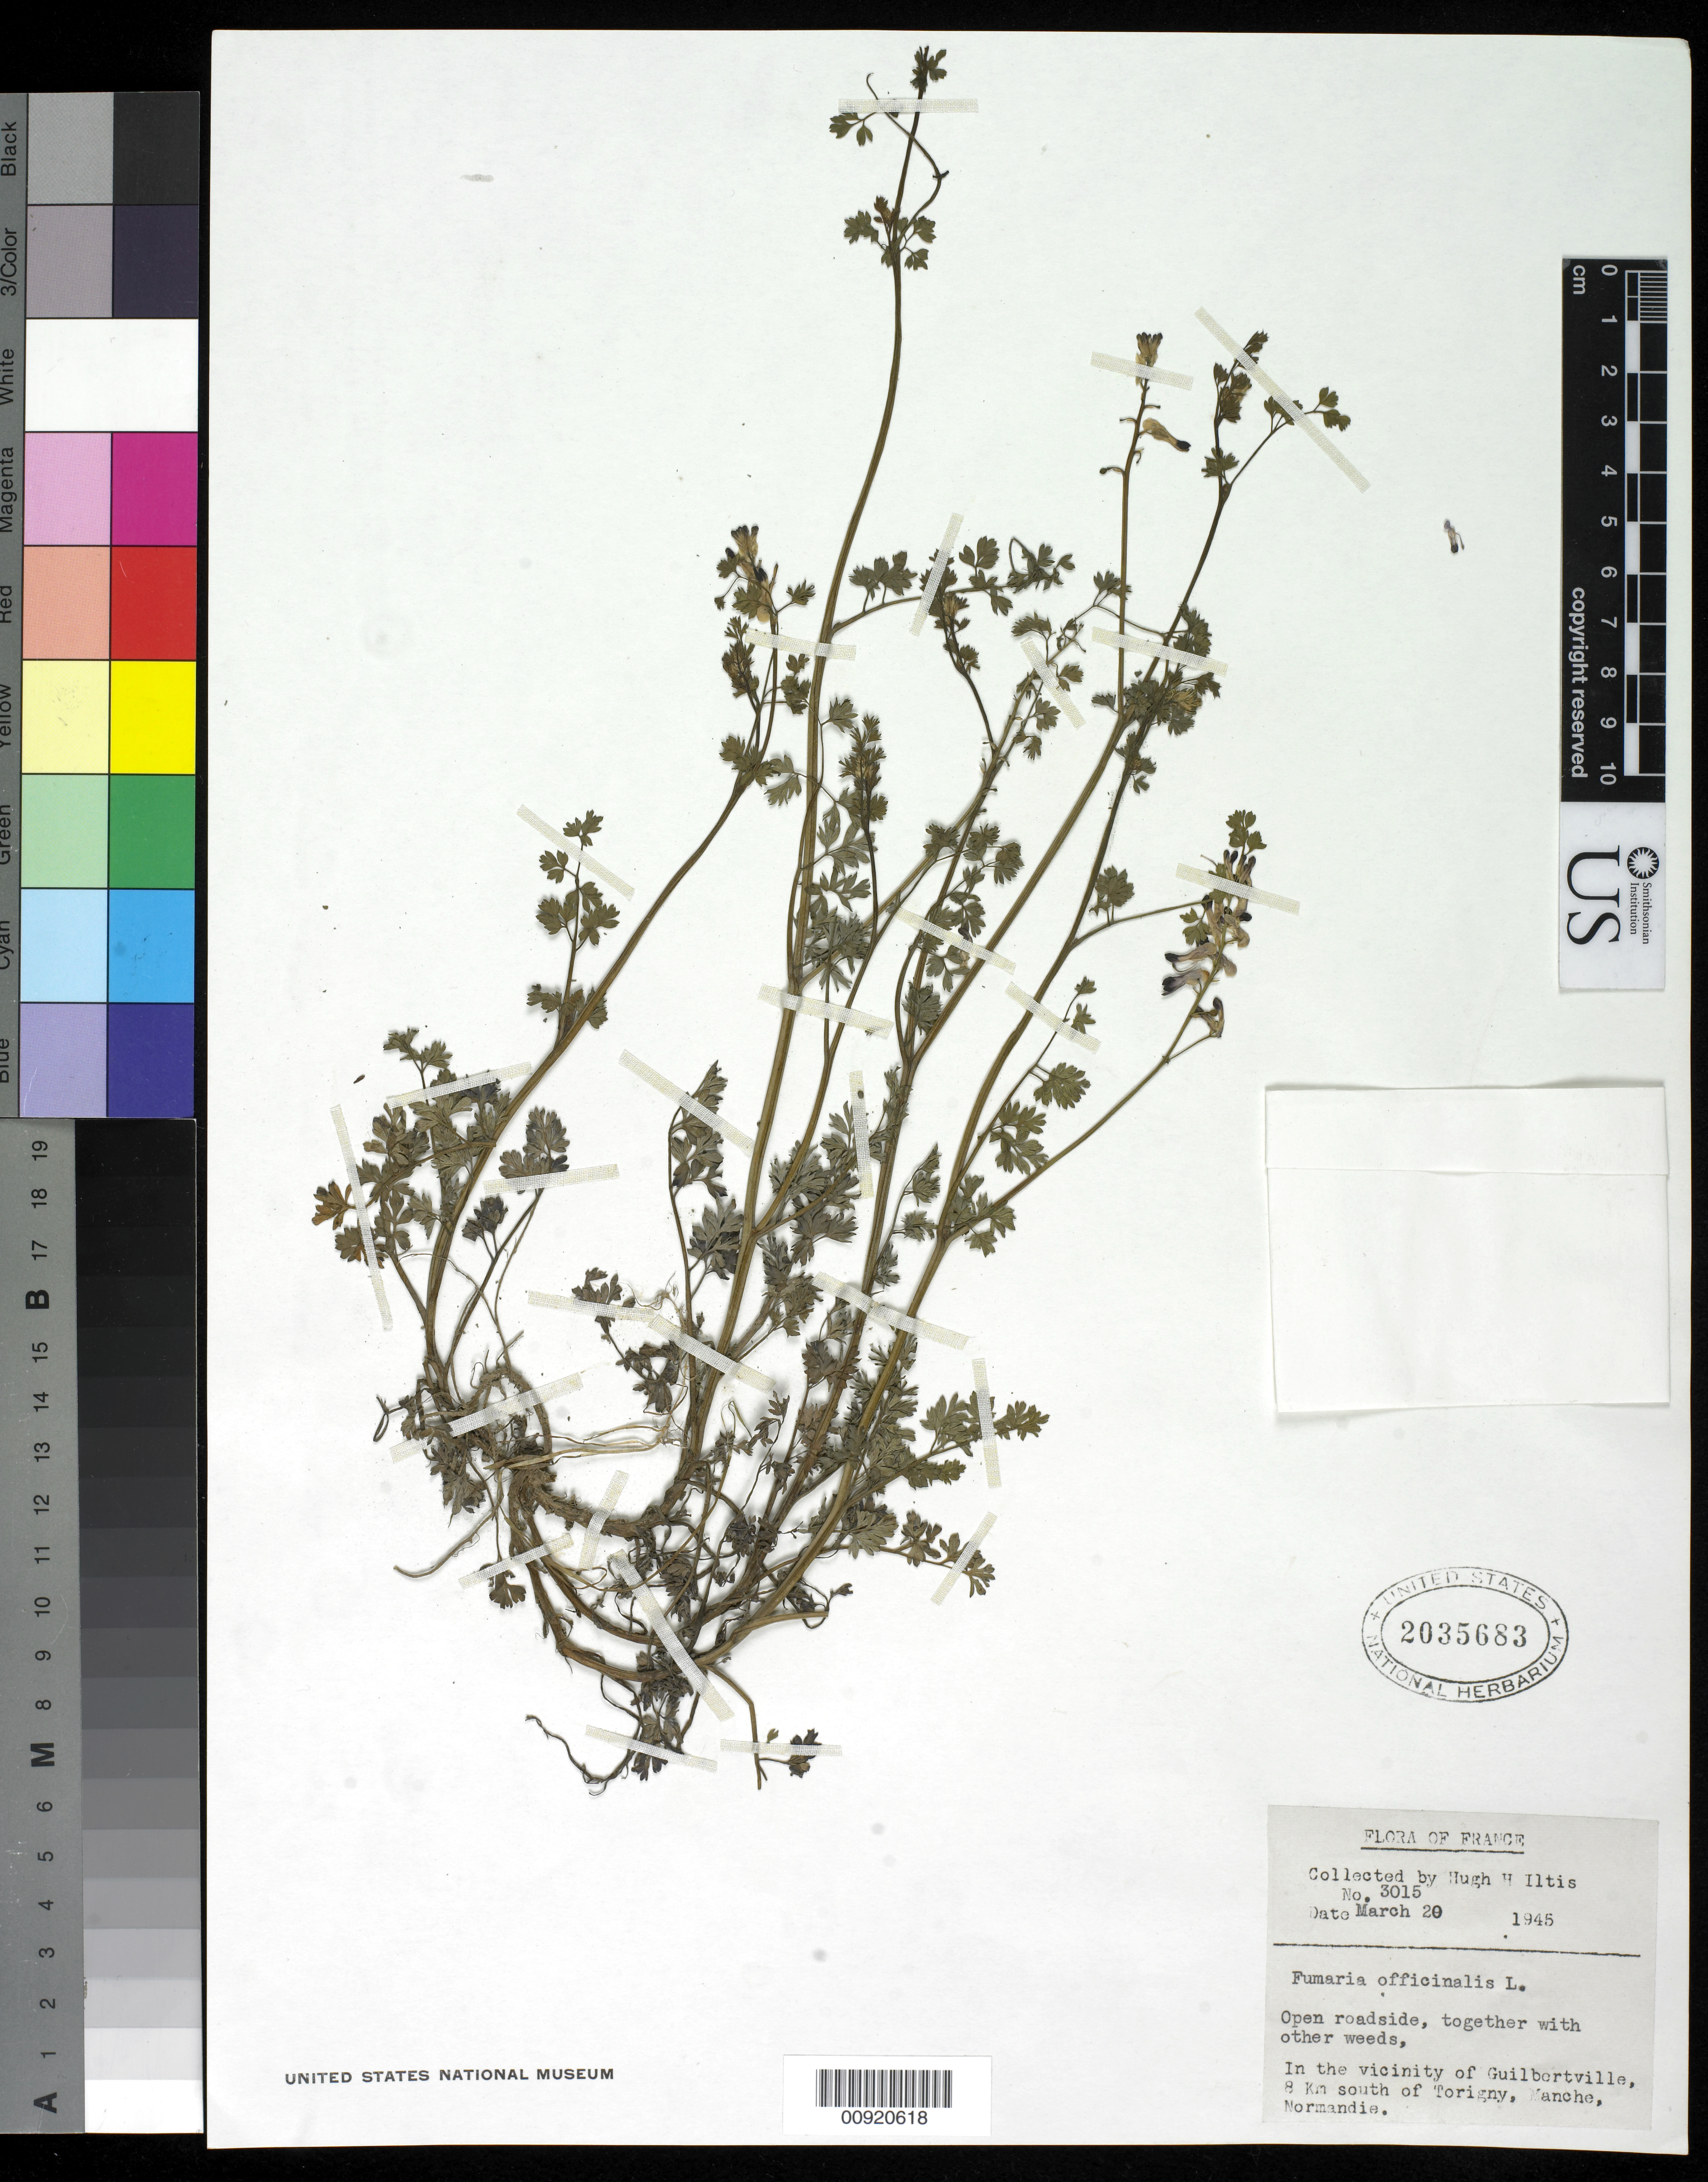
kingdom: Plantae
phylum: Tracheophyta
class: Magnoliopsida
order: Ranunculales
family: Papaveraceae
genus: Fumaria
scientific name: Fumaria officinalis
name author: L.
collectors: H. H. Iltis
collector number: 3015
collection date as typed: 20 Mar 1945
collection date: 1945-03-20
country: France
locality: In the vicinity of Guilbertville, 8 Km south of torigny, Manche, Normandie.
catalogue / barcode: US 2034683